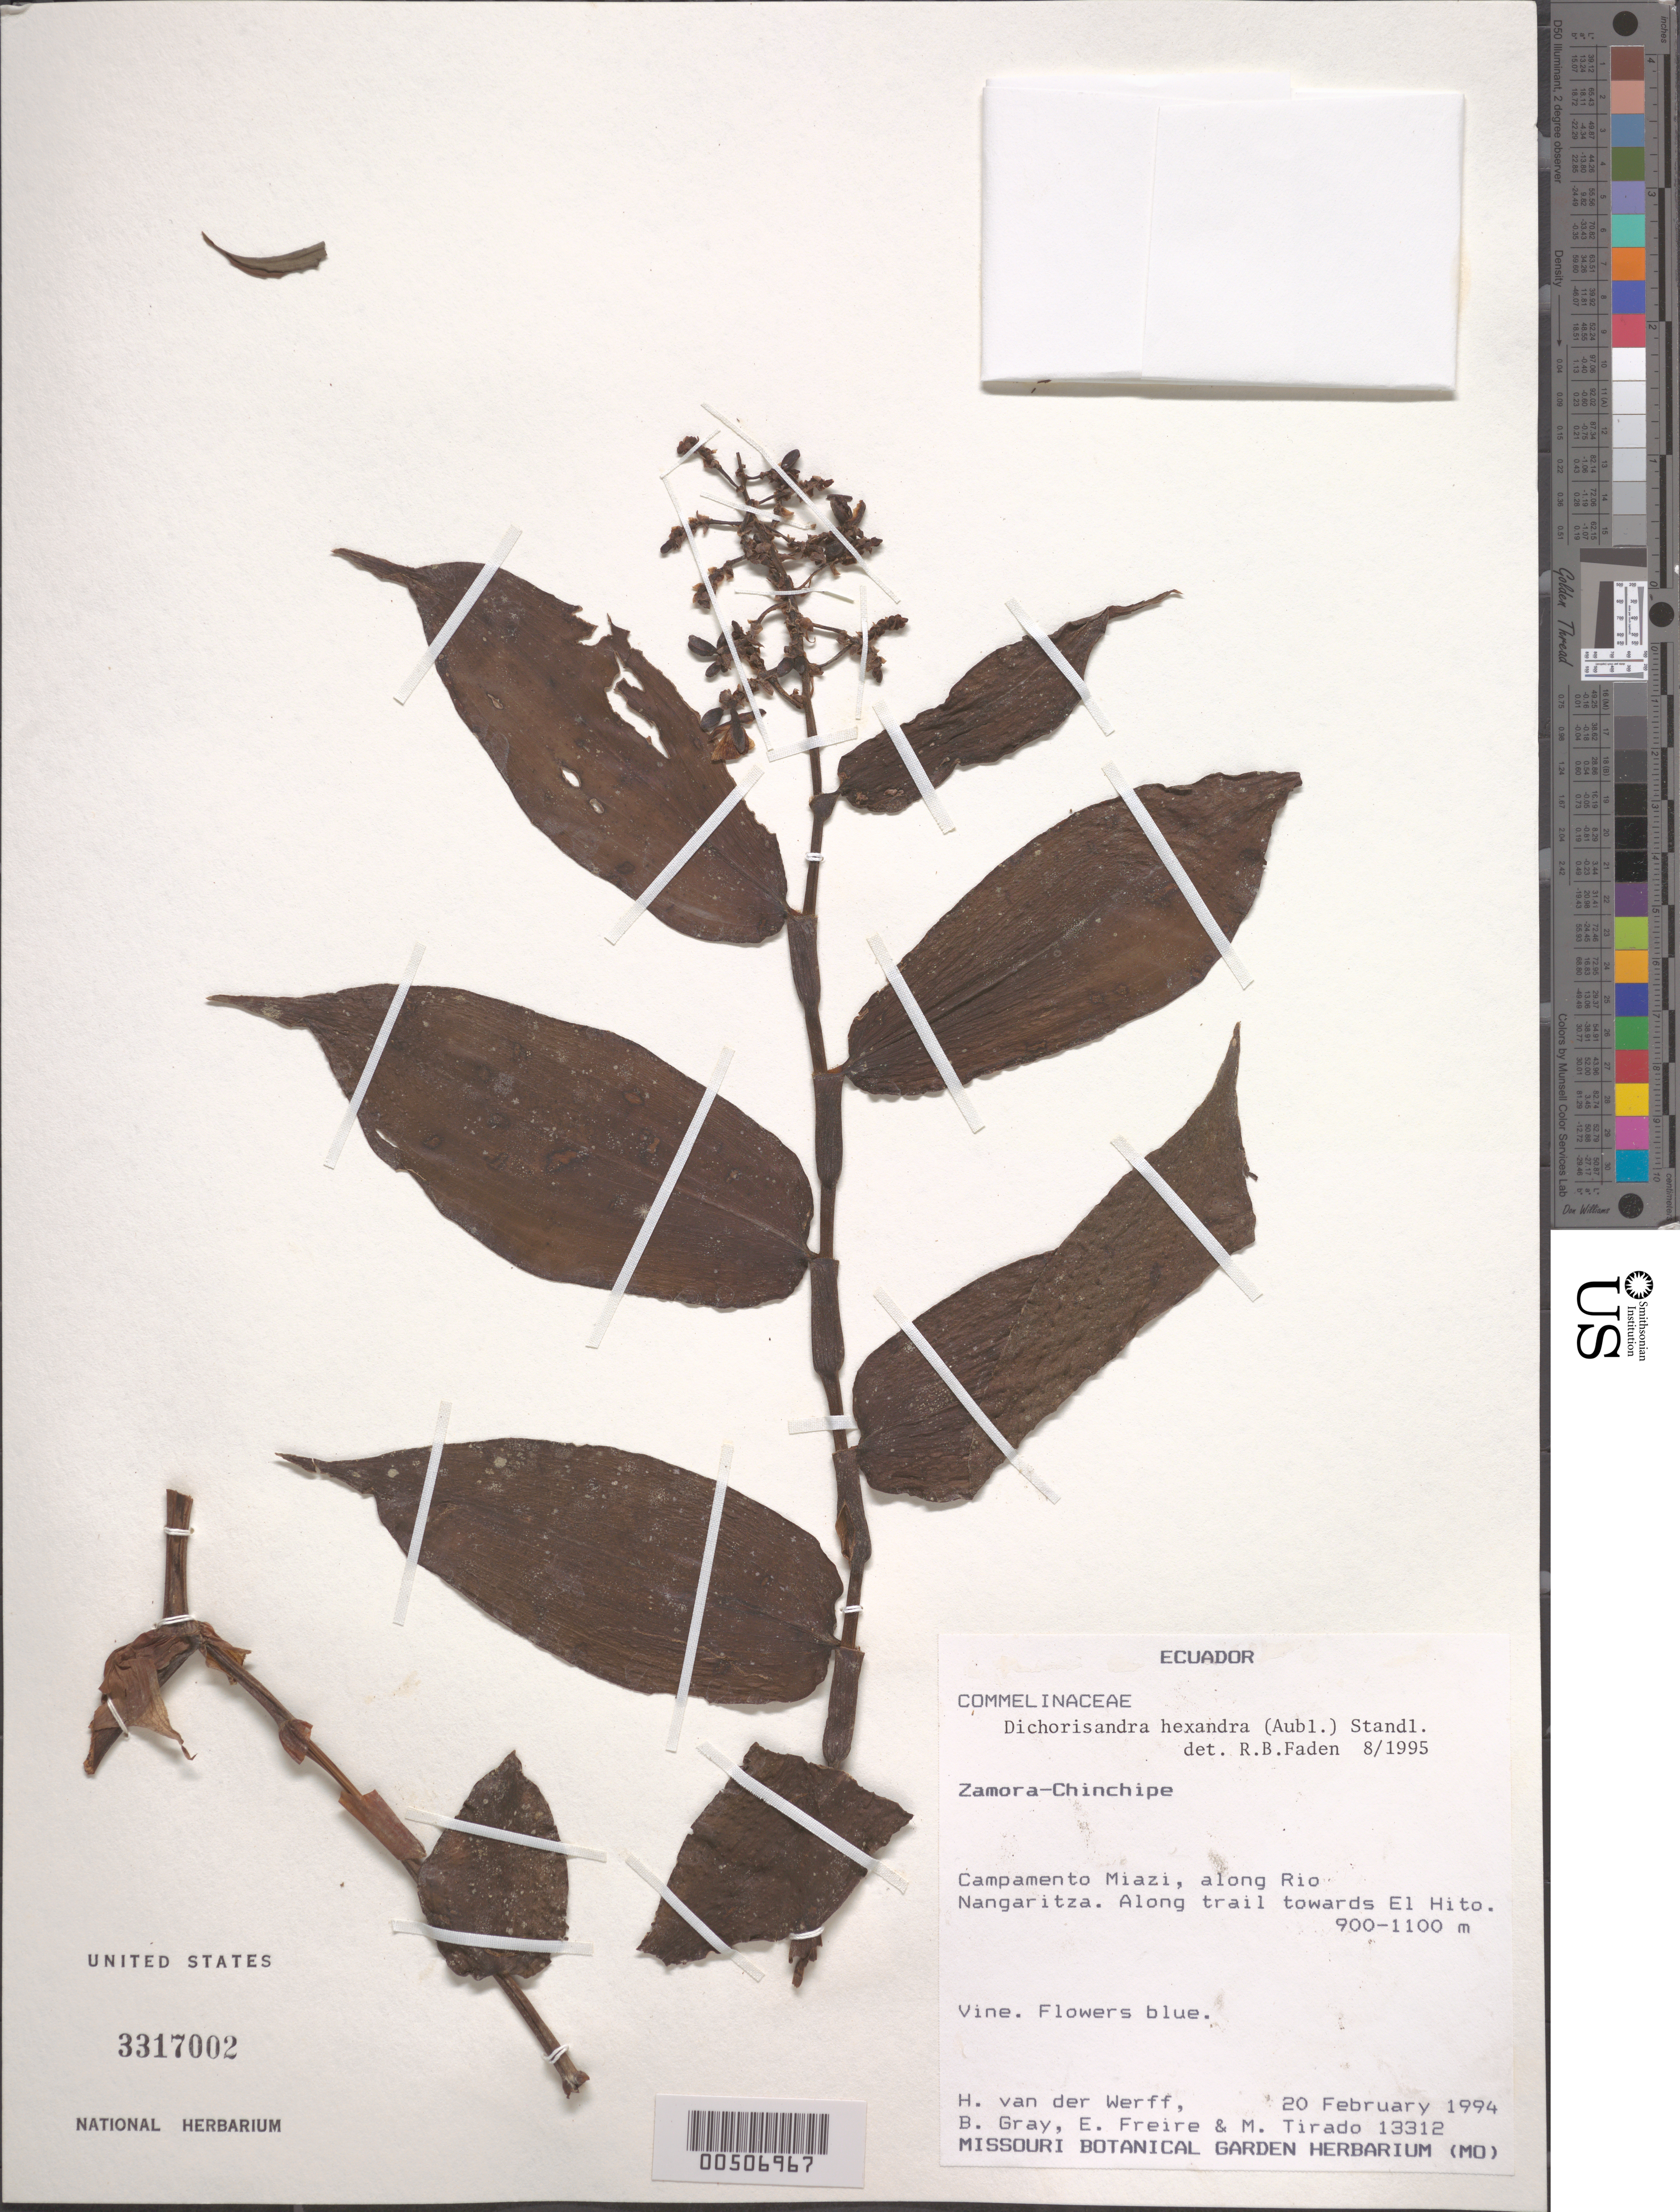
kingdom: Plantae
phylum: Tracheophyta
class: Liliopsida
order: Commelinales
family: Commelinaceae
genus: Dichorisandra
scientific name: Dichorisandra hexandra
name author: (Aubl.) Standl.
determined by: Faden, Robert B., (US), Smithsonian Institution - National Museum of Natural History (UNITED STATES)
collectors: H. van der Werff, B. Gray, E. Freire & M. Tirado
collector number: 13312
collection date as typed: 16 Feb 1994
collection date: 1994-02-16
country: Ecuador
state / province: Zamora-Chinchipe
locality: Campamento maizi, along Rio nangaritza, towards el hito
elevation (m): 900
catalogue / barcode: US 3317002